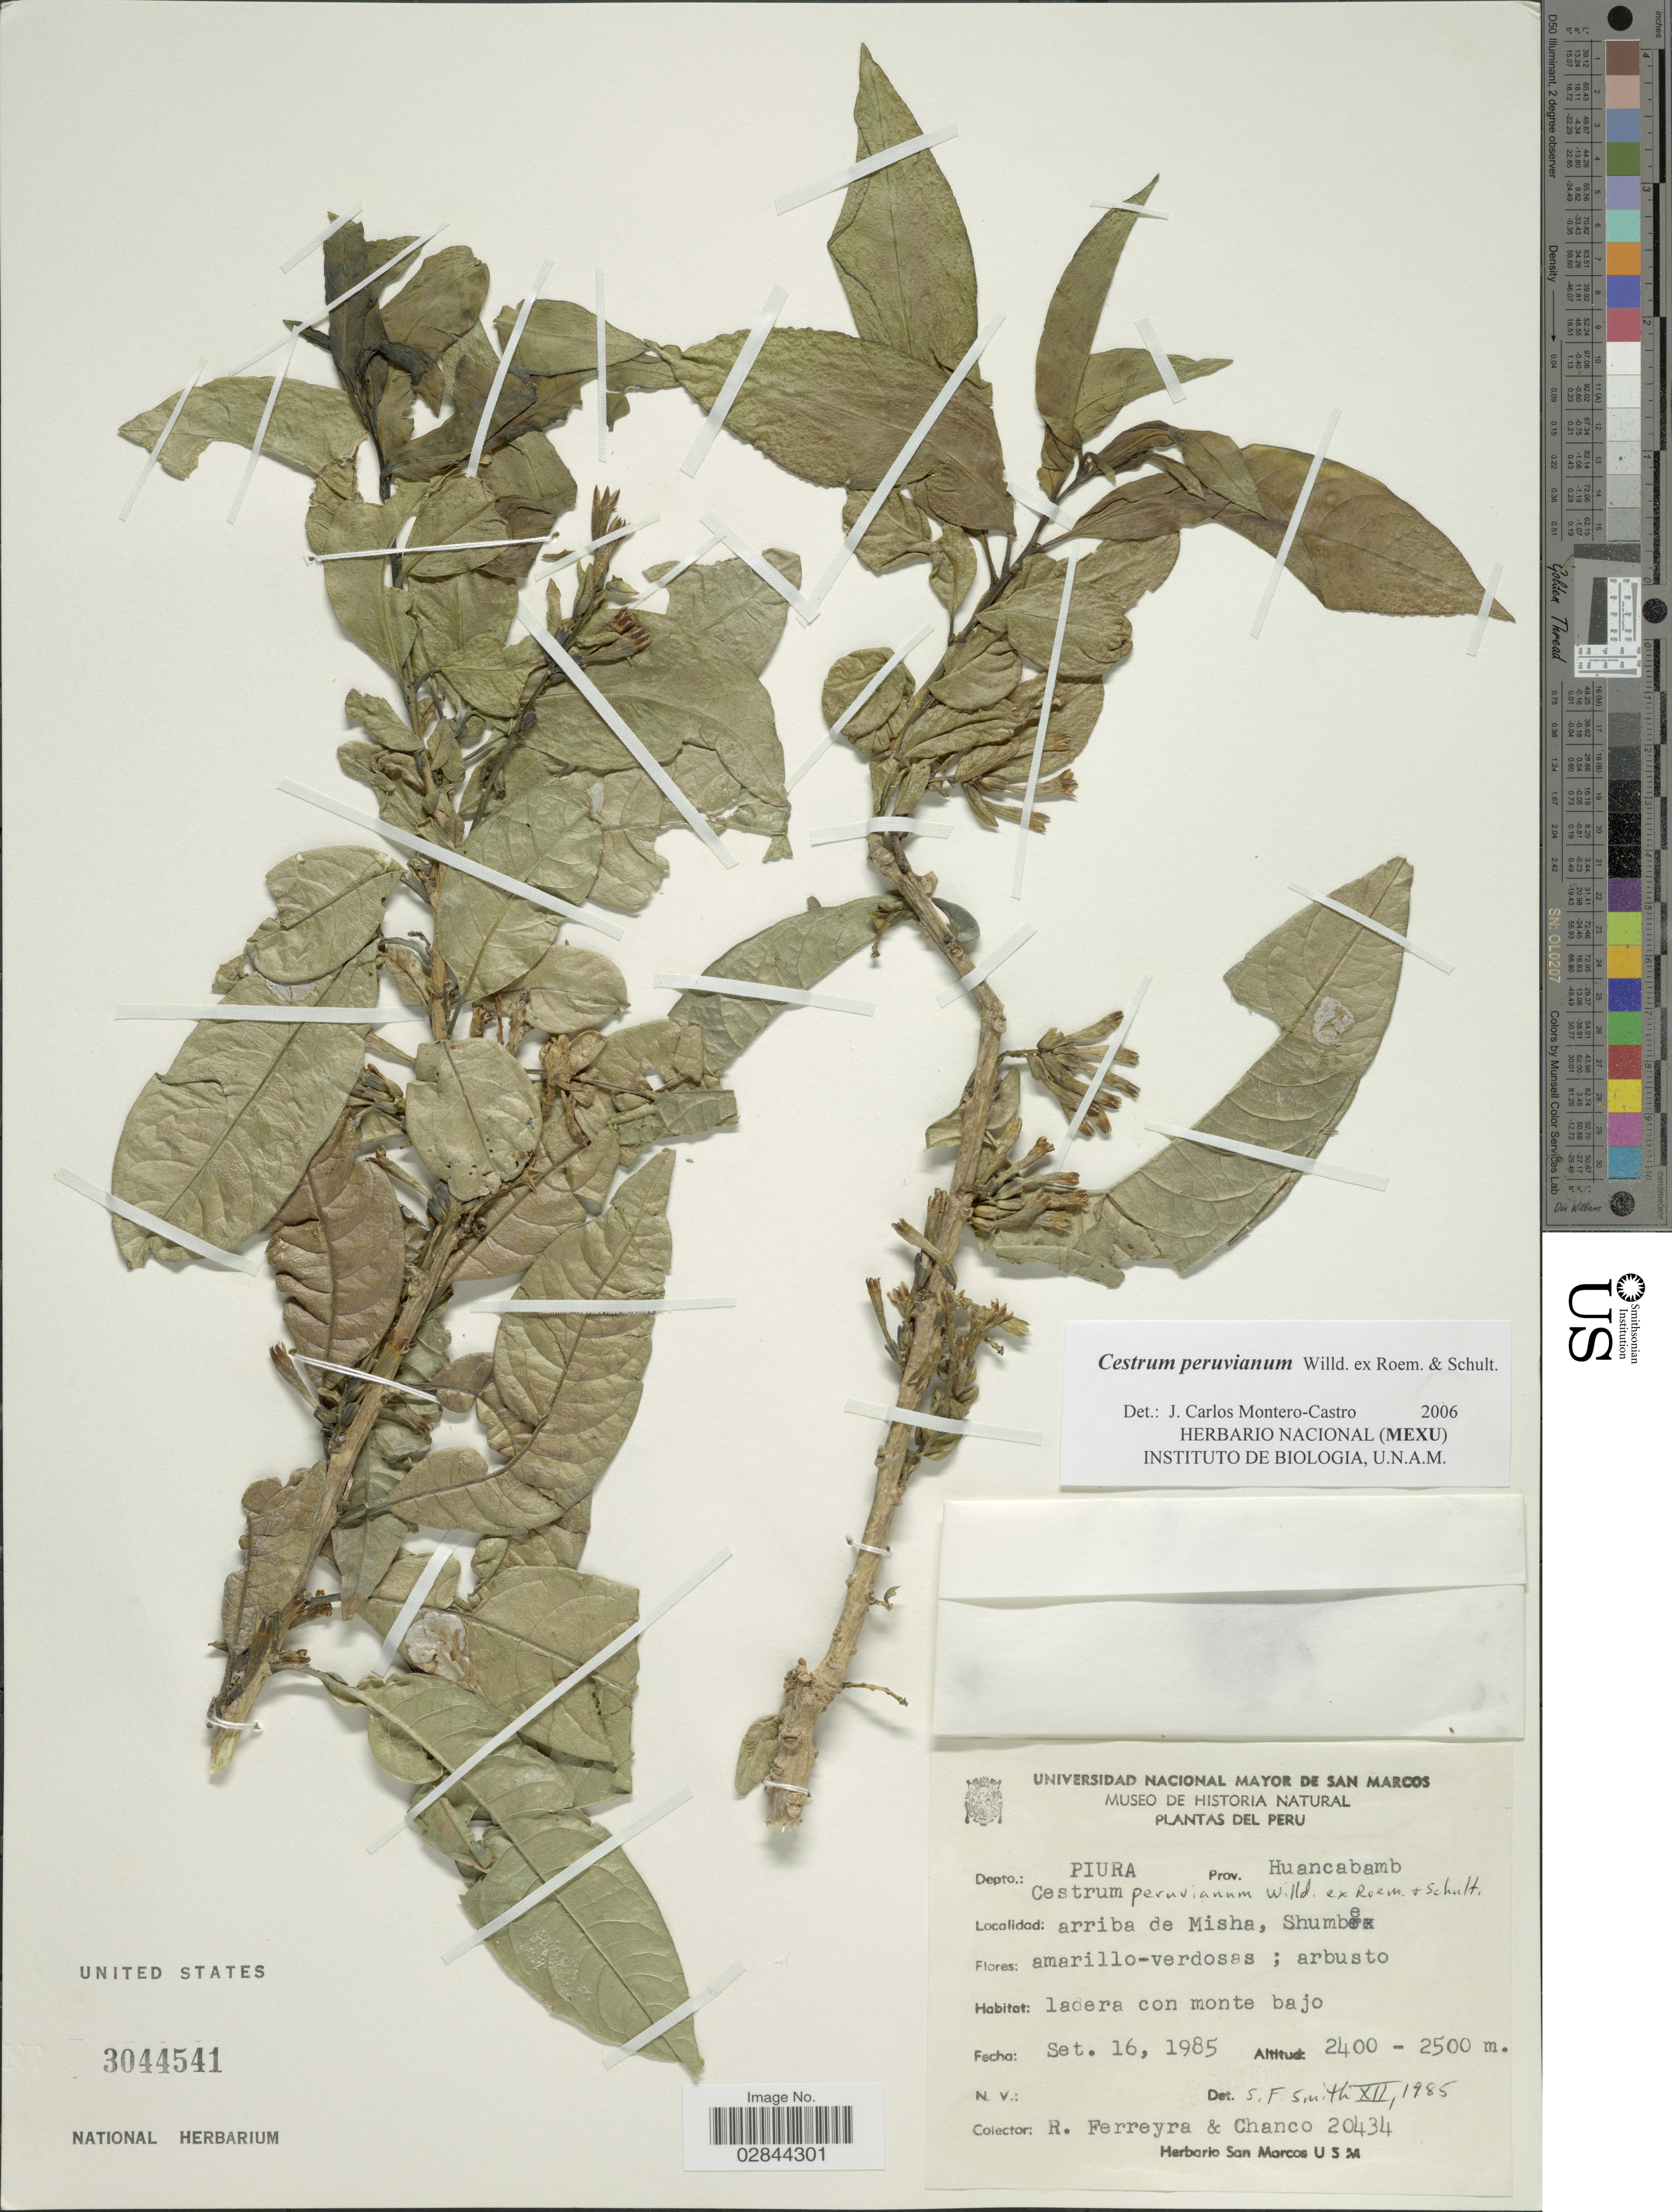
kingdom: Plantae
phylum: Tracheophyta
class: Magnoliopsida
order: Solanales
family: Solanaceae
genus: Cestrum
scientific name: Cestrum affine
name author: Kunth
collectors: R. A. Ferreyra & -. Chanco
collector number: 20434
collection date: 1985-09-16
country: Peru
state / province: Piura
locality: Depto. Piura, Prov. Huancabamb, arriba de Misha, Shumbe.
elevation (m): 2400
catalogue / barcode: US 3044541